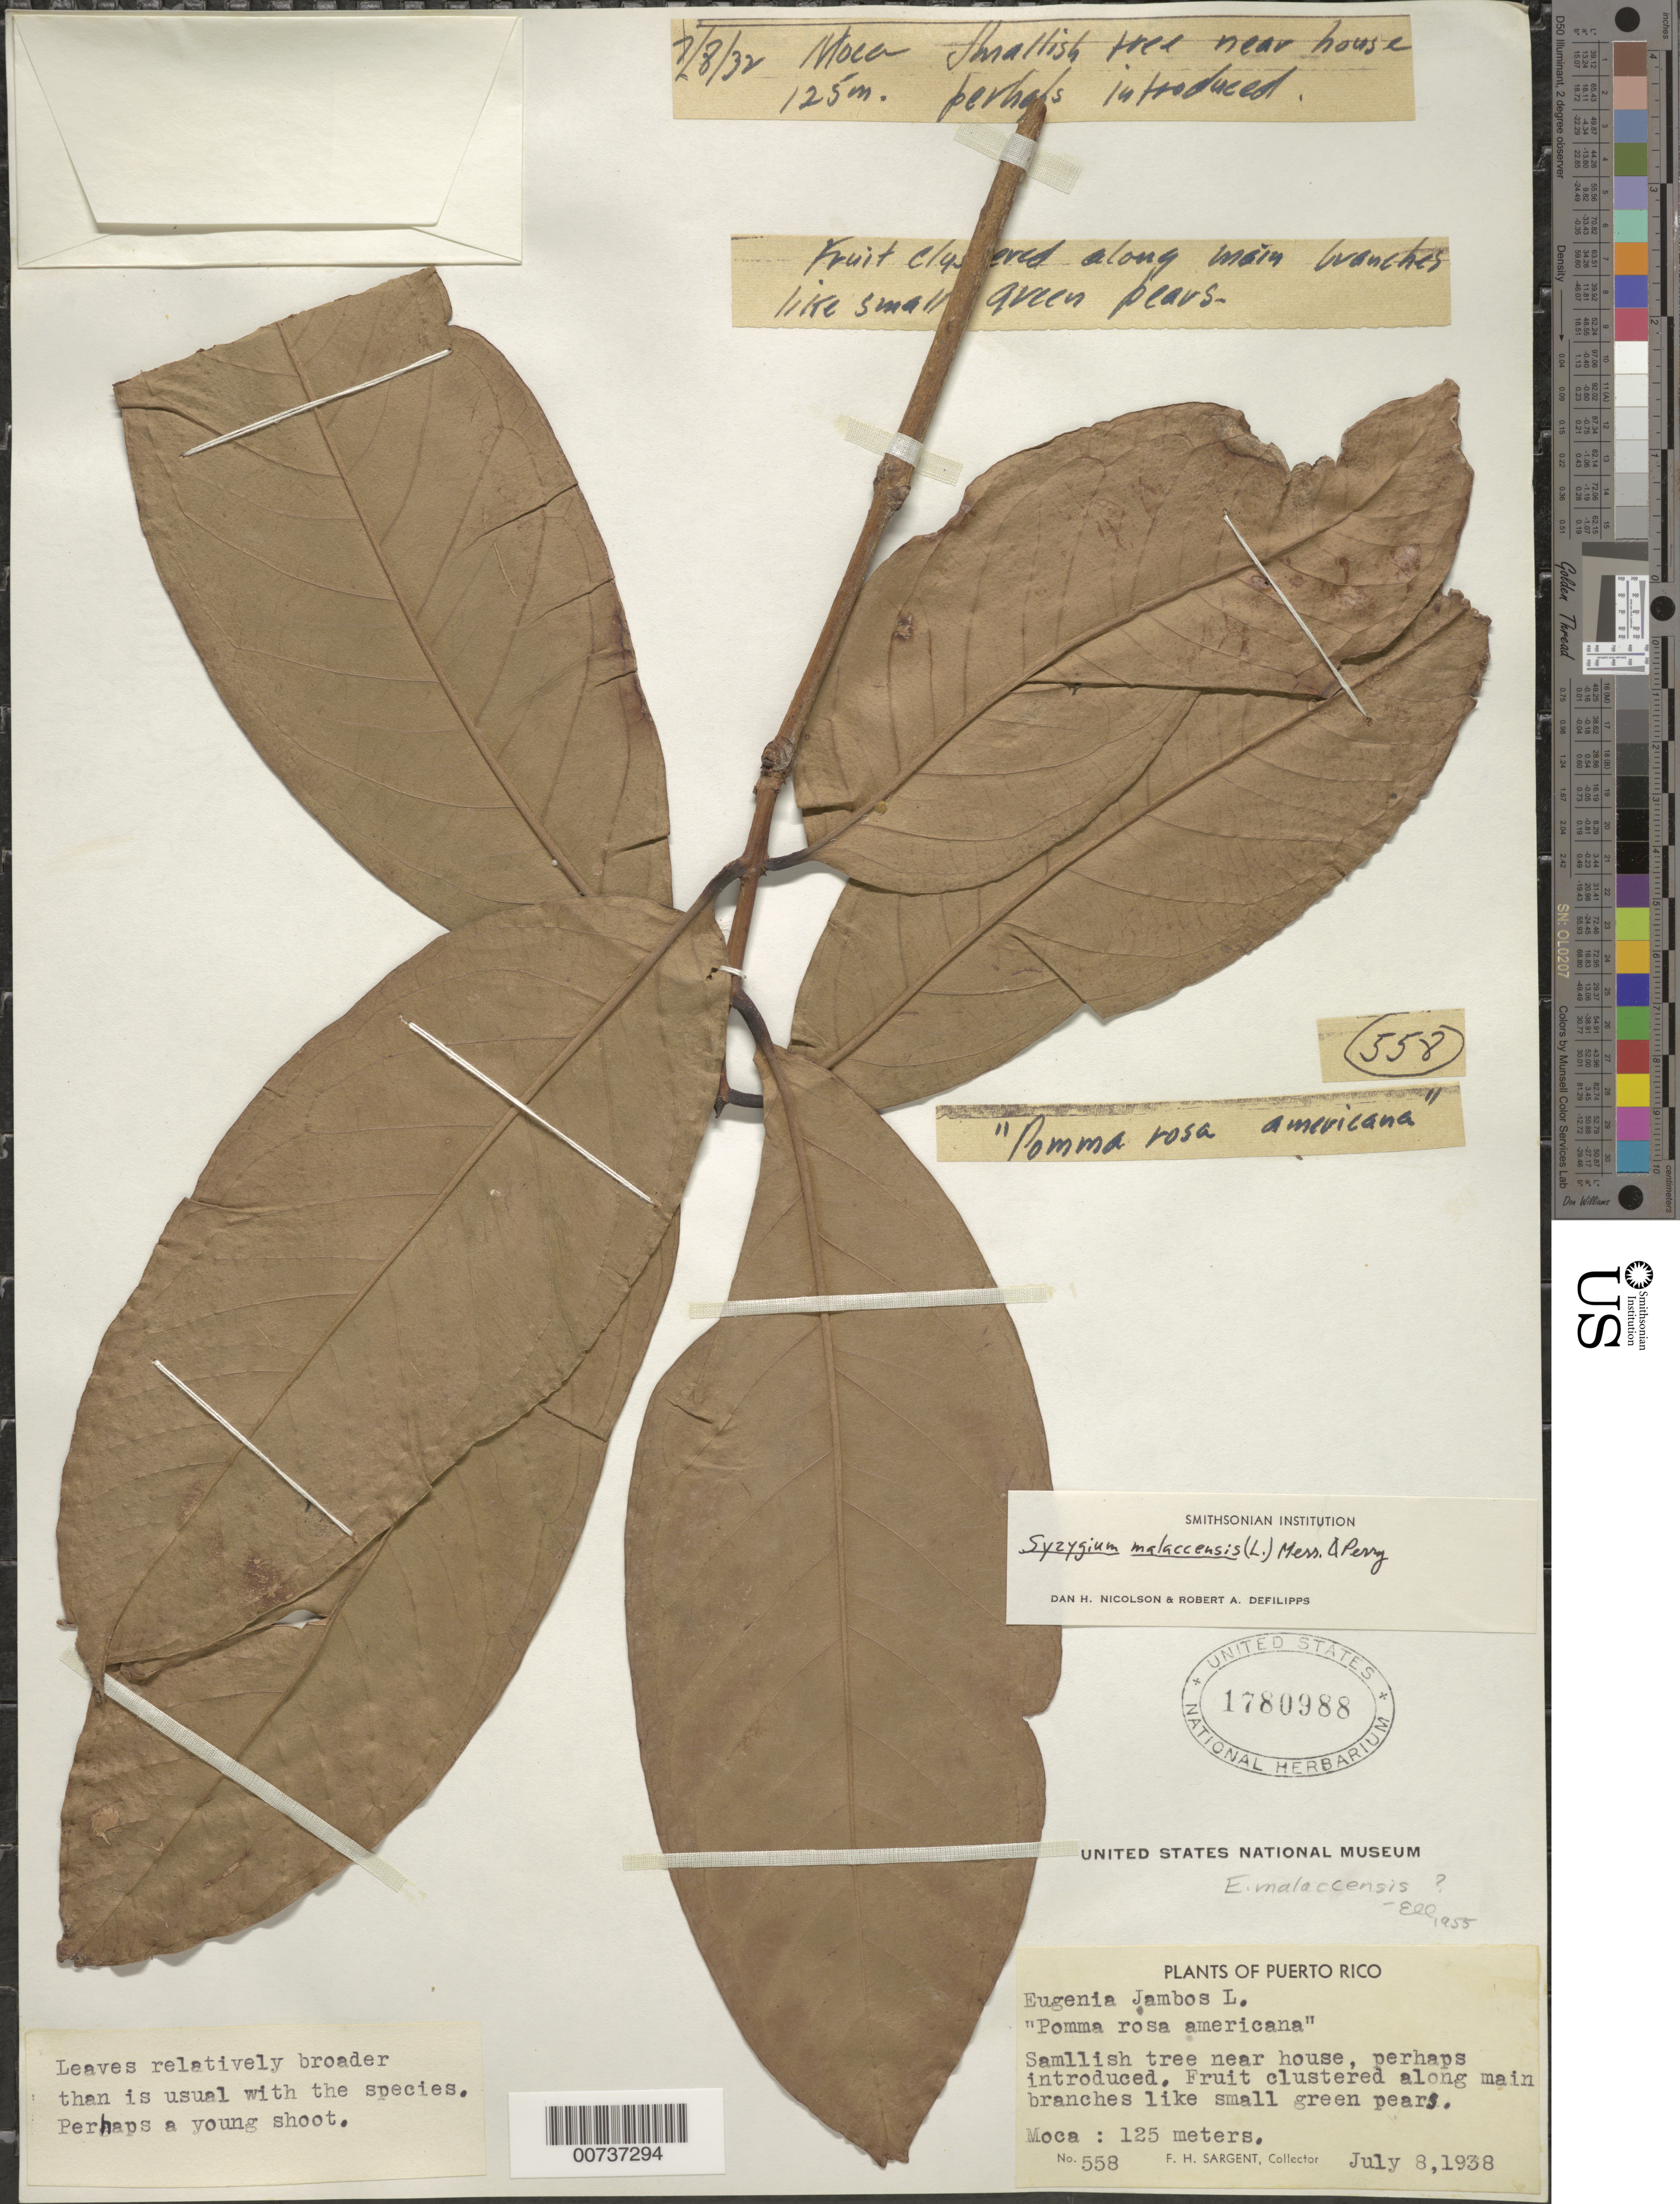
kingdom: Plantae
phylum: Tracheophyta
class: Magnoliopsida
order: Myrtales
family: Myrtaceae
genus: Syzygium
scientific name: Syzygium malaccense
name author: (L.) Merr. & L.M. Perry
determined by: Nicolson, D. H.; DeFilipps, R. A.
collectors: F. H. Sargent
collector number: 558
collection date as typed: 08 Jul 1938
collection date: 1938-07-08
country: Puerto Rico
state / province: Moca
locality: Moca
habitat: Smallish tree near house, perhaps introduced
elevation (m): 125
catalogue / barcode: US 1780988